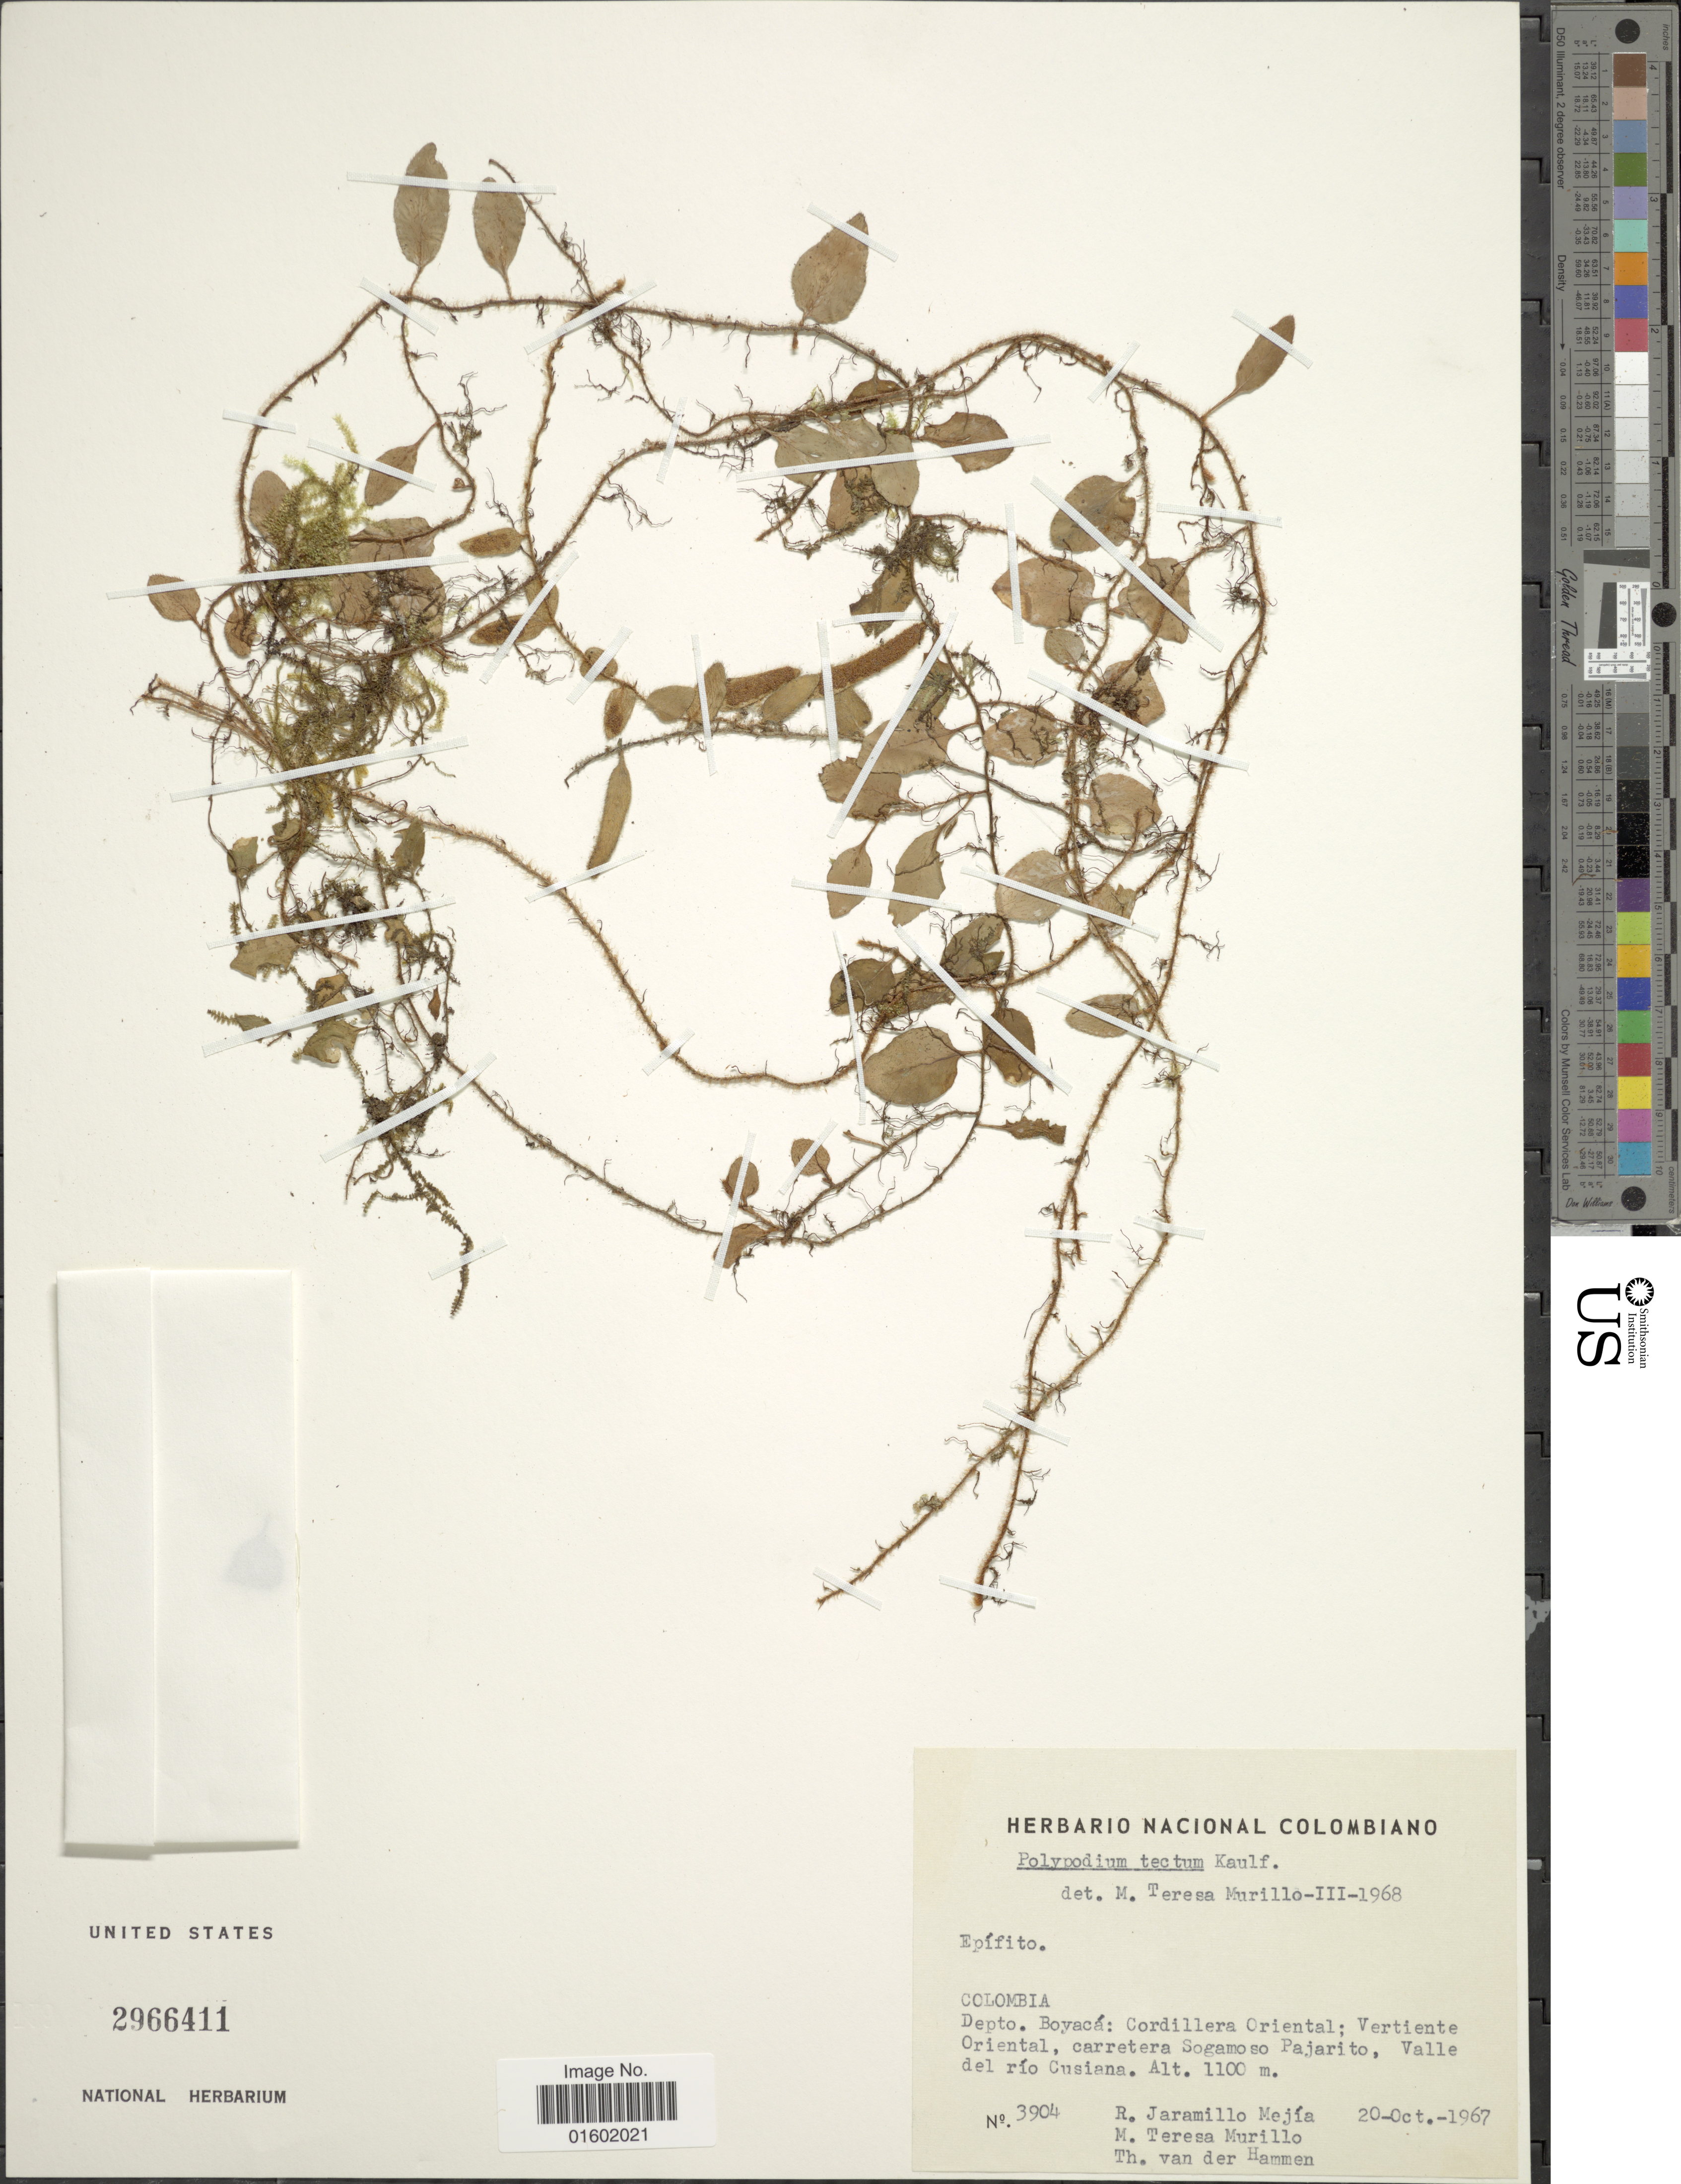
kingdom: Plantae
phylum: Tracheophyta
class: Polypodiopsida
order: Polypodiales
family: Polypodiaceae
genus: Microgramma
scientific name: Microgramma tecta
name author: (Kaulf.) Alston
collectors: R. Jaramillo M., M. Murillo & T. Hammen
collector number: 3904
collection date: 1967-10-20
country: Colombia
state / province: Boyacá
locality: Depto. Boyaca: Codillera Oriental: Vertiente Oriental carretera Sogamoso Pajarito, Valle del Rio Cusiana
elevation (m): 1100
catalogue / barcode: US 2966411